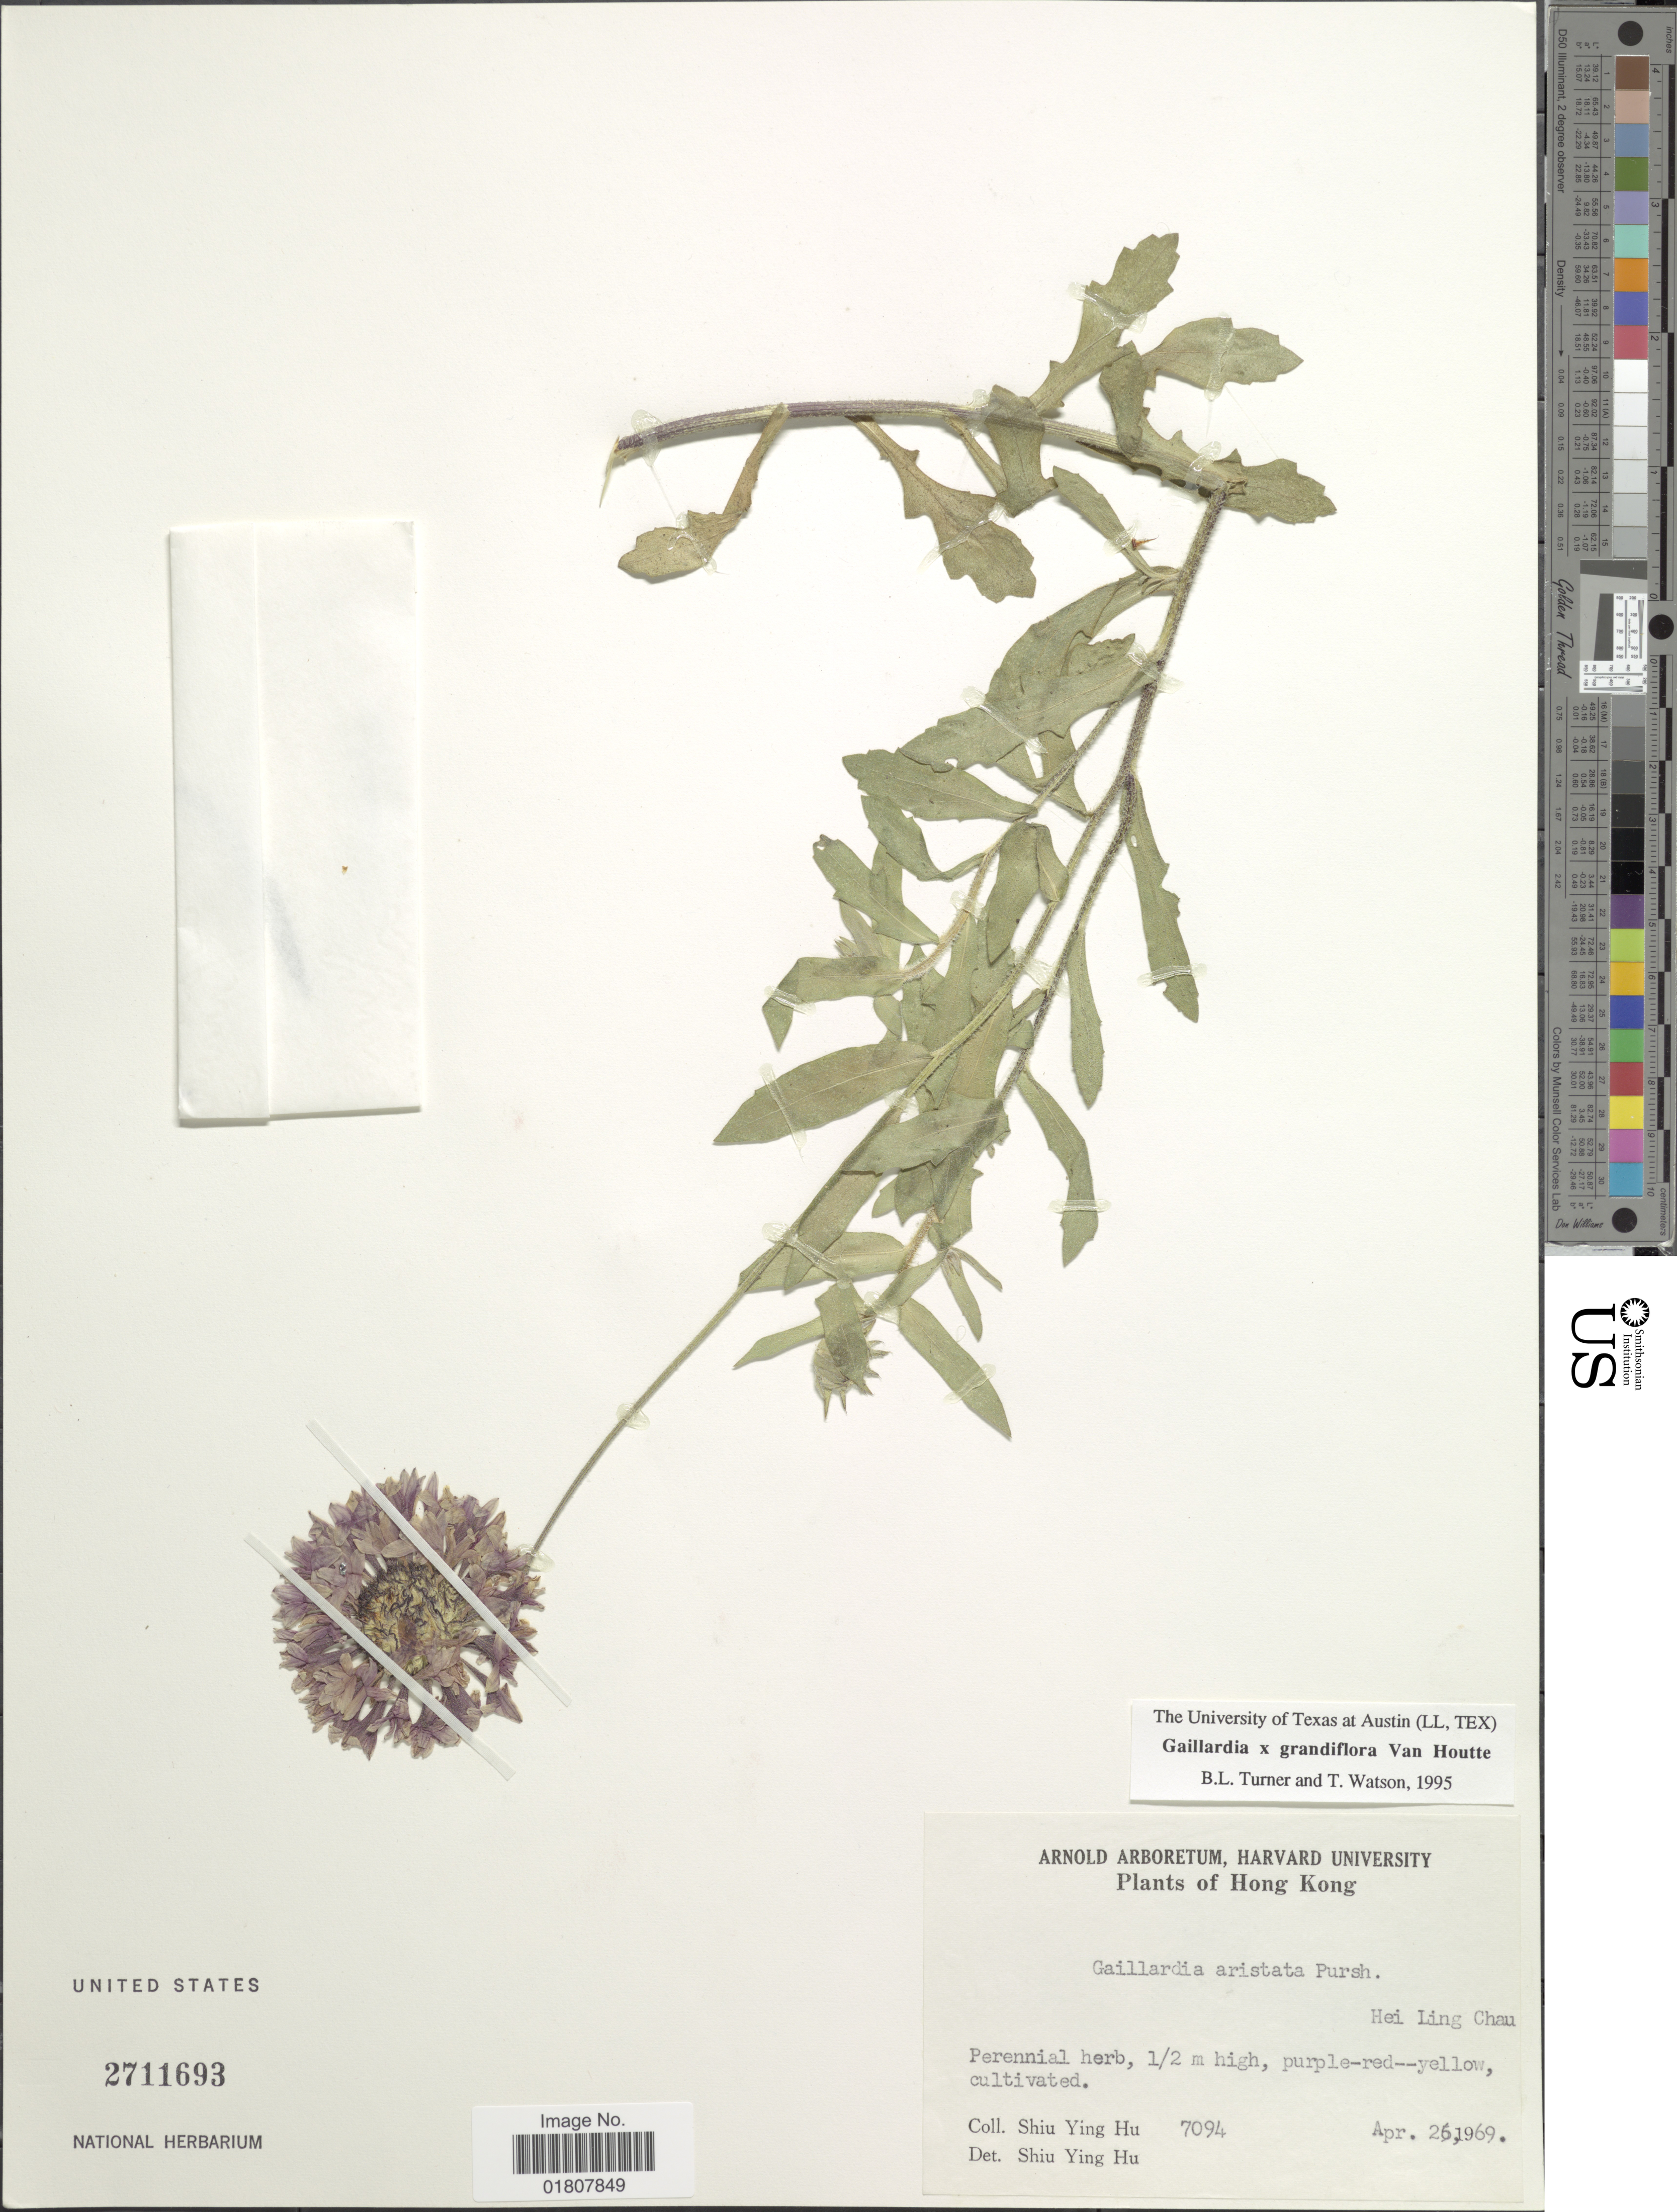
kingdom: Plantae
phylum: Tracheophyta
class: Magnoliopsida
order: Asterales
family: Asteraceae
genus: Gaillardia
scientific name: Gaillardia x grandiflora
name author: Van Houten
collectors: S. Y. Hu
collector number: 7094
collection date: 1969-04-26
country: China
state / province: Hong Kong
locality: Hei Ling Chau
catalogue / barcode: US 2711693